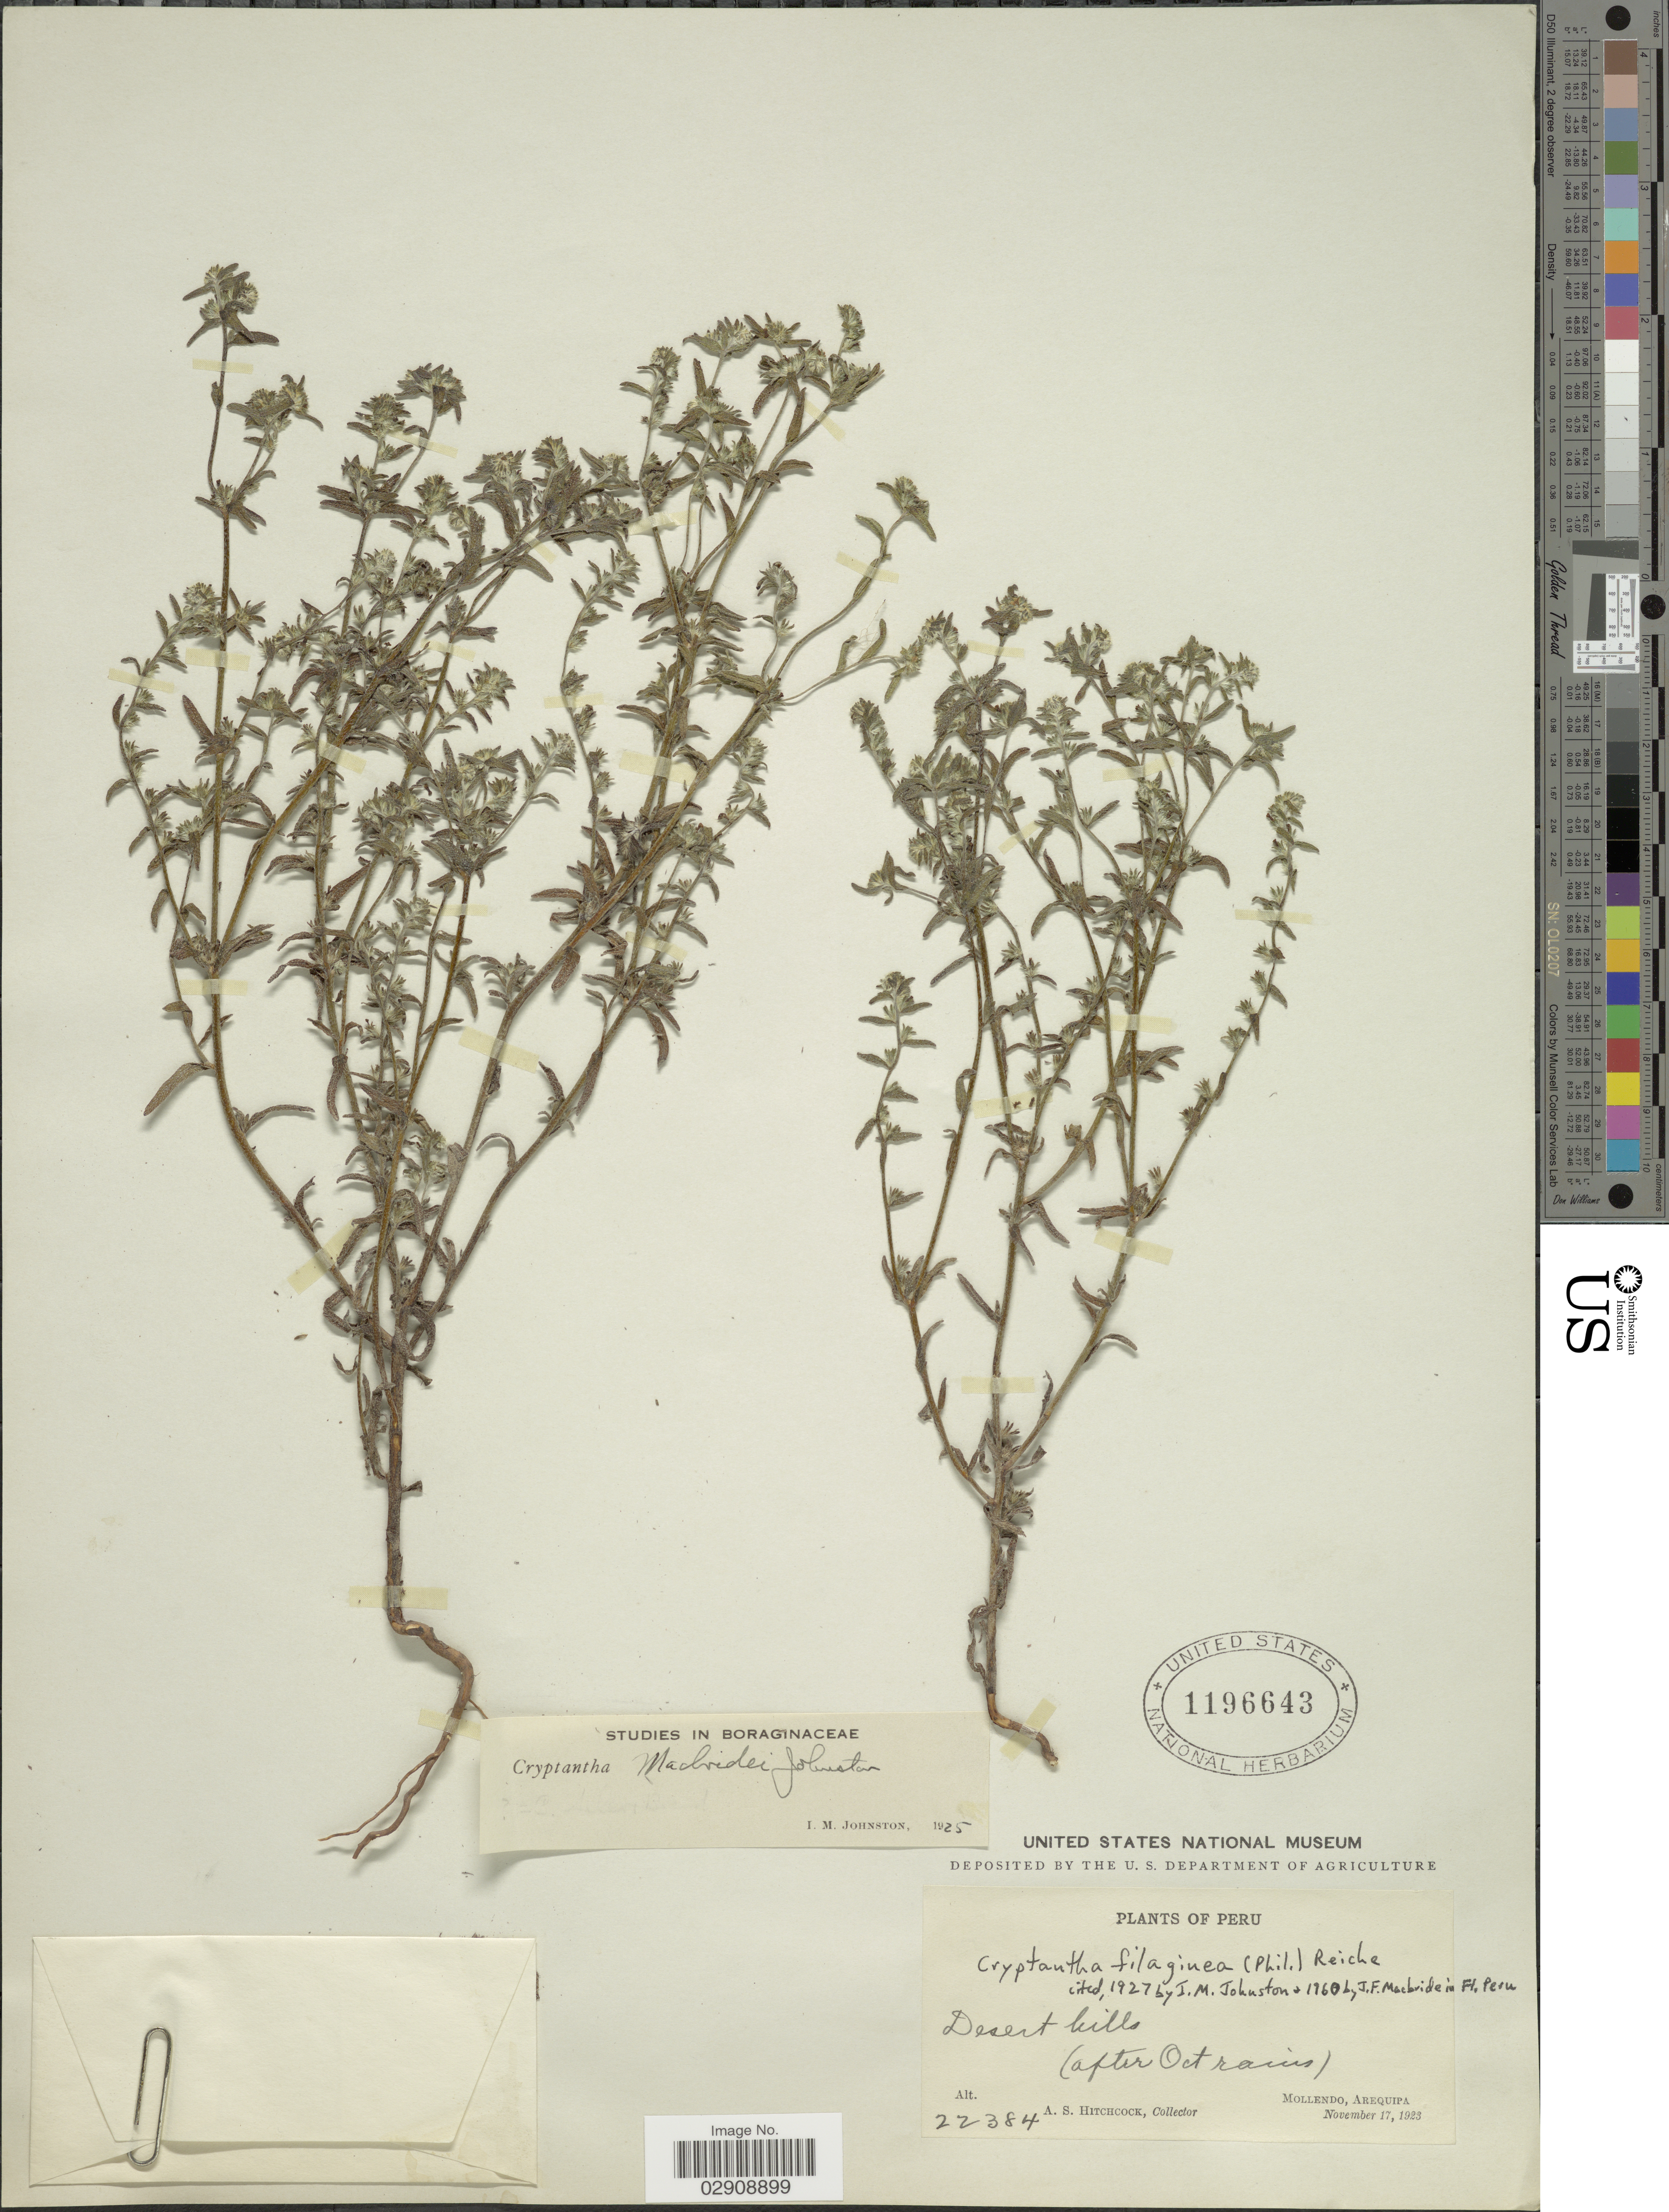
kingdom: Plantae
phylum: Tracheophyta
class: Magnoliopsida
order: Boraginales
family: Boraginaceae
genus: Cryptantha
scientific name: Cryptantha limensis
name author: (A. DC.) I.M. Johnst.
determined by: Moroni, Pablo, (SI), Instituto de Botanica Darwinion (ARGENTINA)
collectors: A. S. Hitchcock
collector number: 22384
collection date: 1923-11-17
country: Peru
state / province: Arequipa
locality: Desert hills (after Oct rains). Mollendo, Arequipa. Peru.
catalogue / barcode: US 1196643